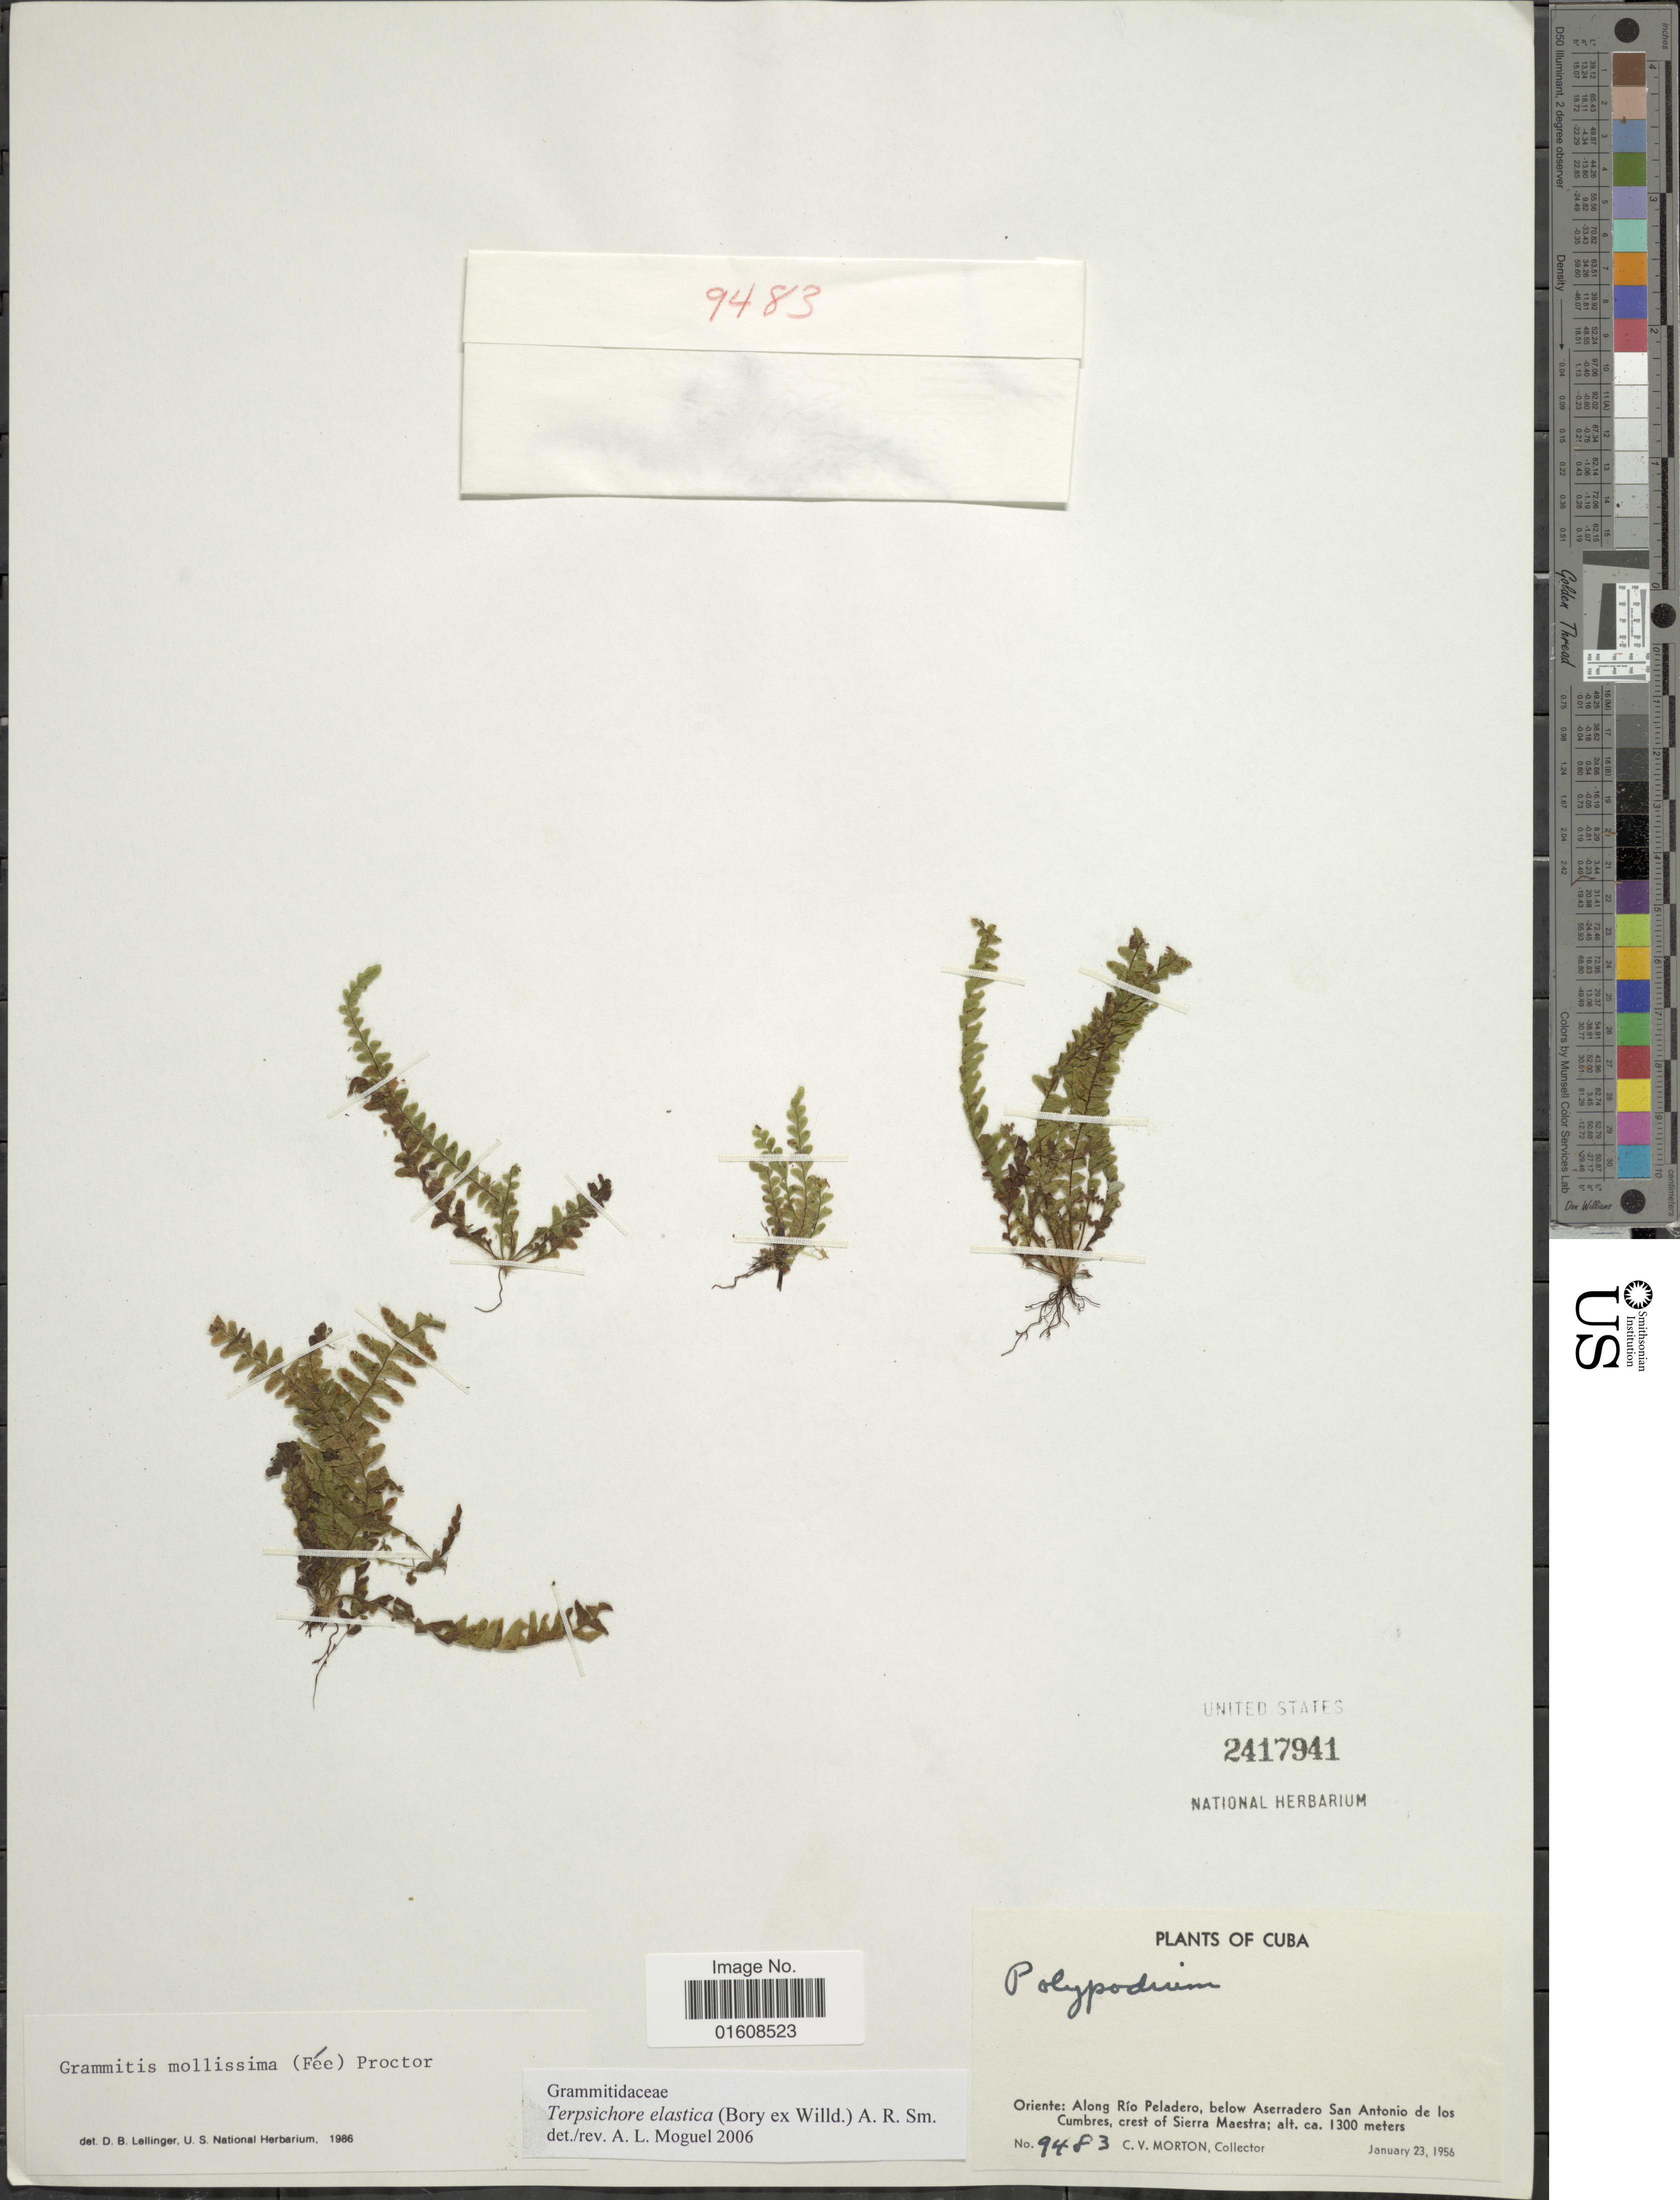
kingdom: Plantae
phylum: Tracheophyta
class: Polypodiopsida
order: Polypodiales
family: Polypodiaceae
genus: Alansmia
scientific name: Alansmia elastica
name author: (Bory ex Willd.) Moguel & M. Kessler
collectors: C. V. Morton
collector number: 9483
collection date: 1956-01-23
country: Cuba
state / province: Oriente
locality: Along Río Peladero, below Aserradero San Antonio de los Cumbres, crest of Sierra Maestra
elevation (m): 1300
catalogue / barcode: US 2417941